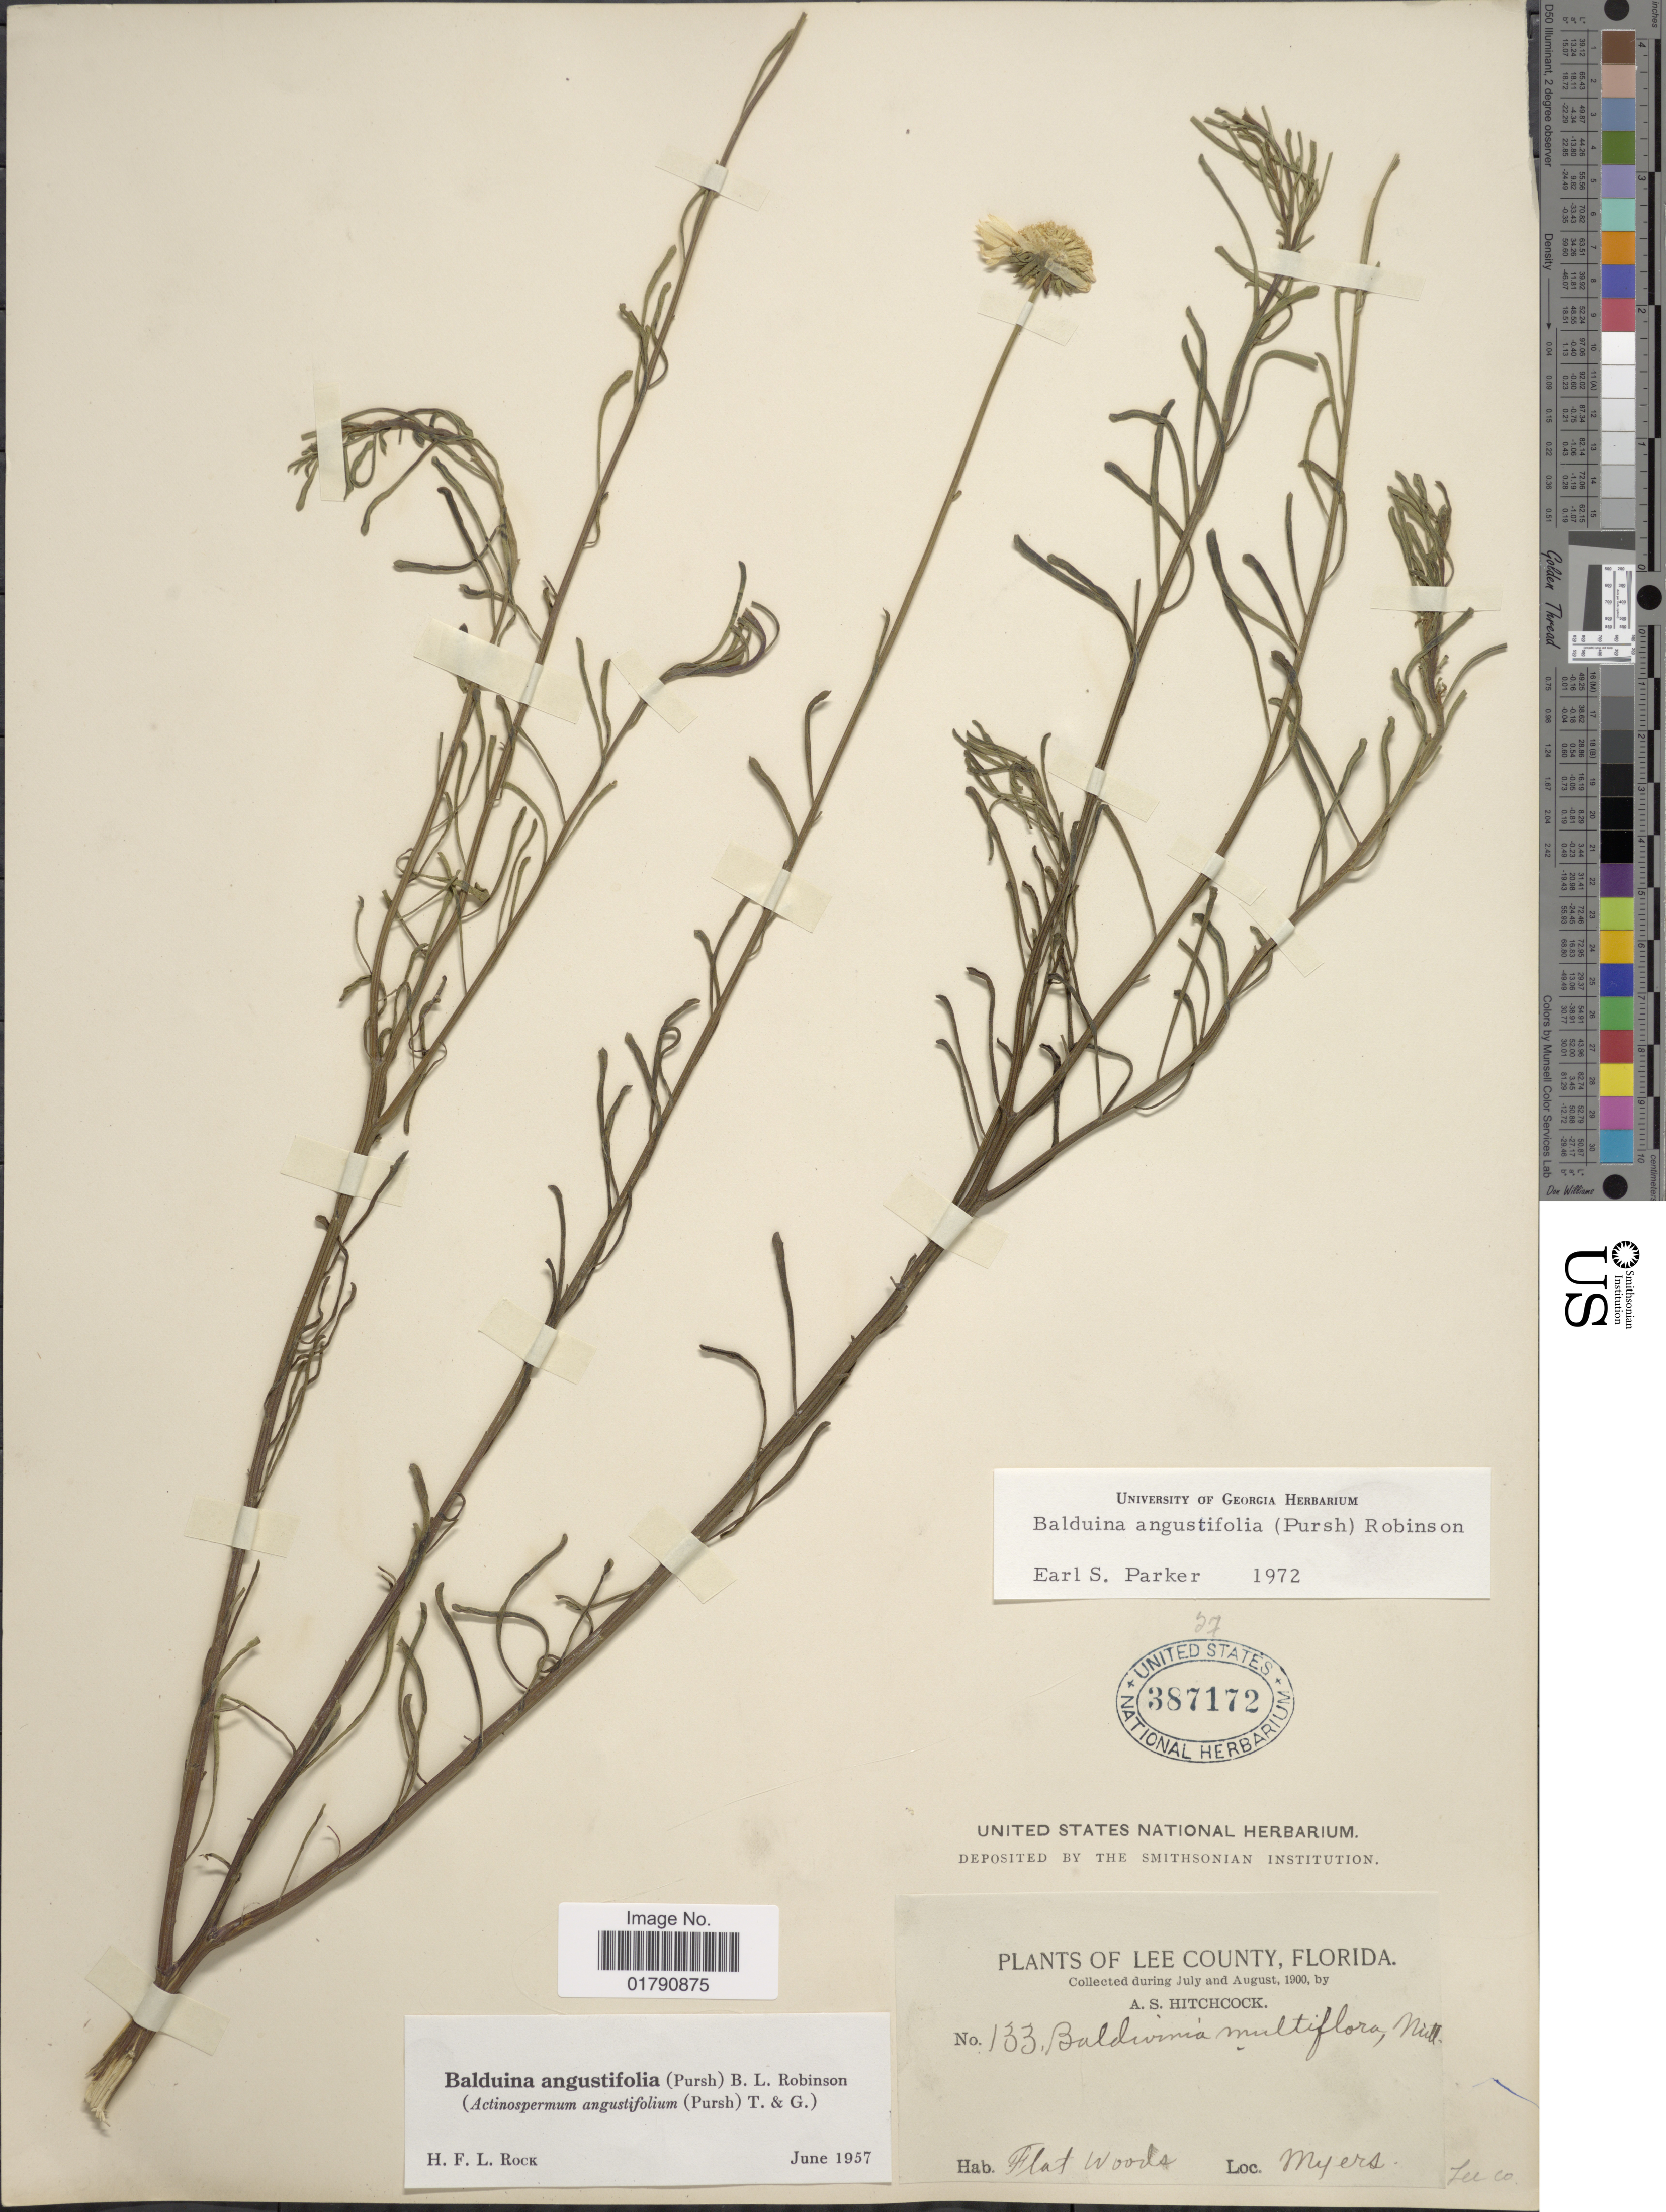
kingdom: Plantae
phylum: Tracheophyta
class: Magnoliopsida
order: Asterales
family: Asteraceae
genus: Balduina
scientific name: Balduina angustifolia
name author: (Pursh) B.L. Rob.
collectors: A. S. Hitchcock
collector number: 133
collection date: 1900-07/1900-08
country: United States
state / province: Florida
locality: Lee County, Myers, Lee Co.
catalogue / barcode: US 387172